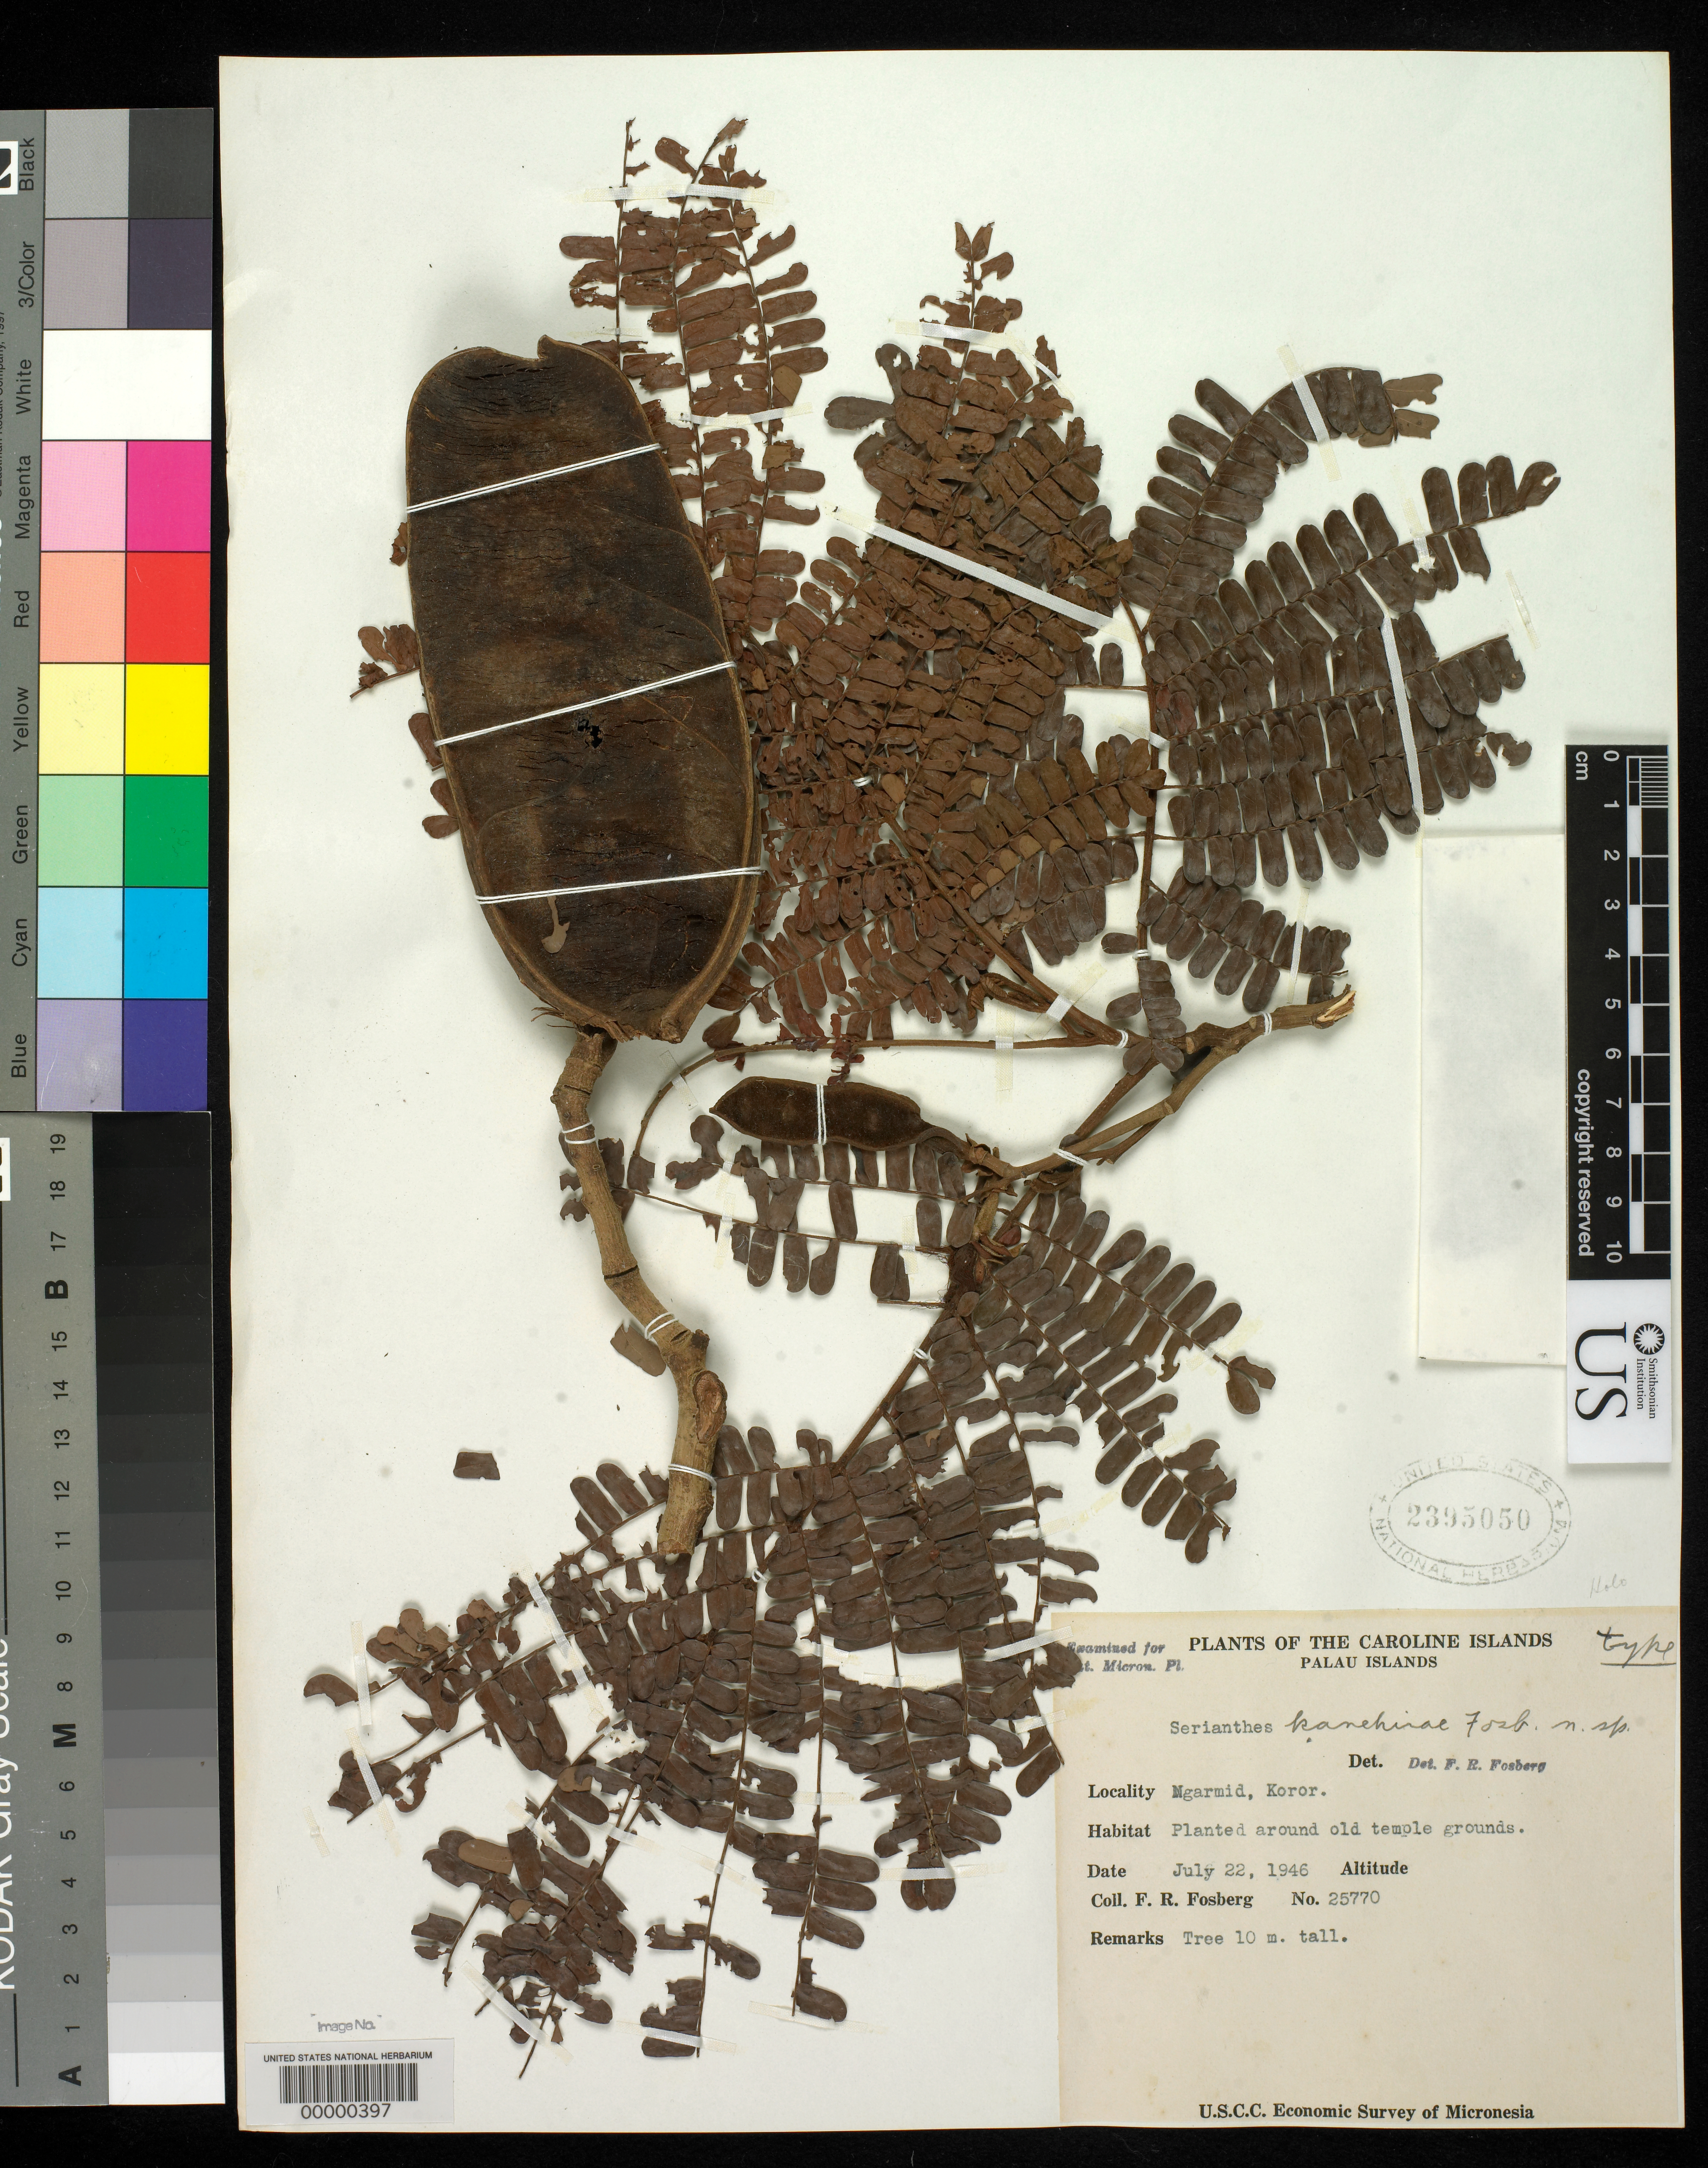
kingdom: Plantae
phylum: Tracheophyta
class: Magnoliopsida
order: Fabales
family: Fabaceae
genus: Serianthes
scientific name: Serianthes kanehirae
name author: Fosberg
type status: Holotype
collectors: F. R. Fosberg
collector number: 25770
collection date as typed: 22 Jul 1946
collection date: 1946-07-22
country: Palau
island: Oreor [Koror]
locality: Ngarmid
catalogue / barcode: US 2395050